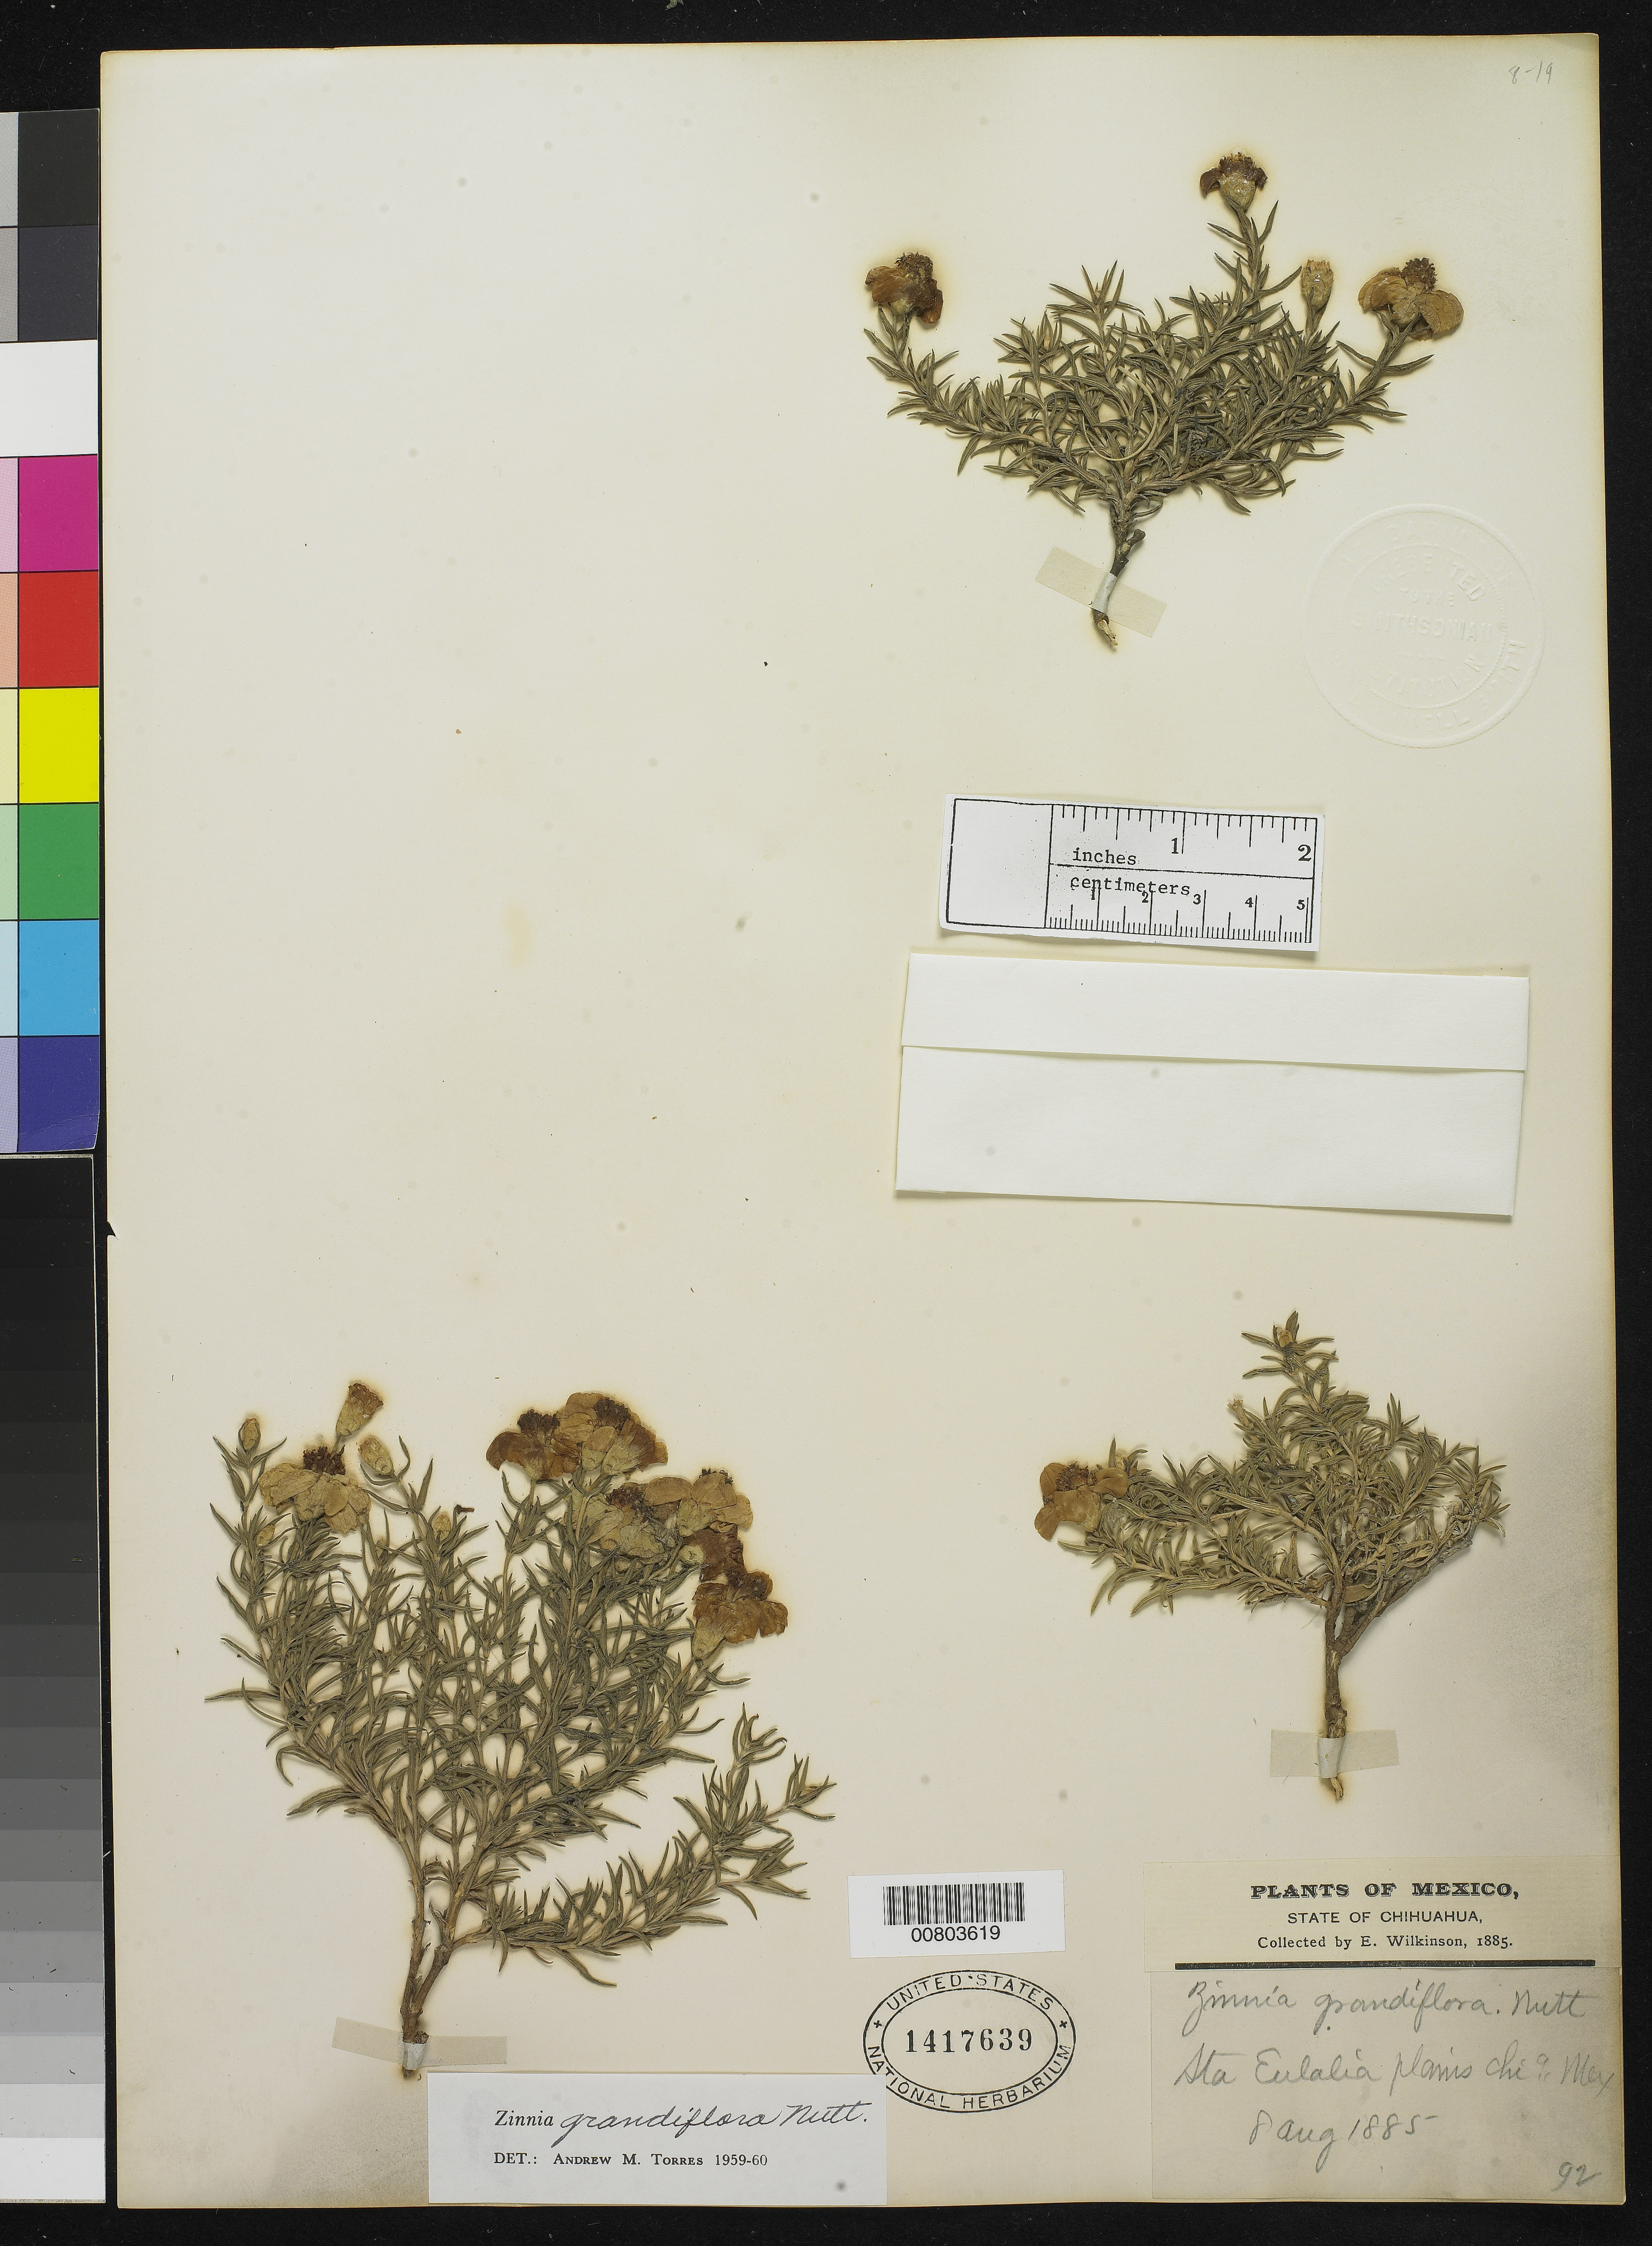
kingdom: Plantae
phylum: Tracheophyta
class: Magnoliopsida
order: Asterales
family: Asteraceae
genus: Zinnia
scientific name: Zinnia grandiflora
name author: Nutt.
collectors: E. Wilkinson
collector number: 92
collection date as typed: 08 Aug 1885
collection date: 1885-08-08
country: Mexico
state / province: Chihuahua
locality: Sta. Eulalia plains, Chihuahua.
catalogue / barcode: US 1417639